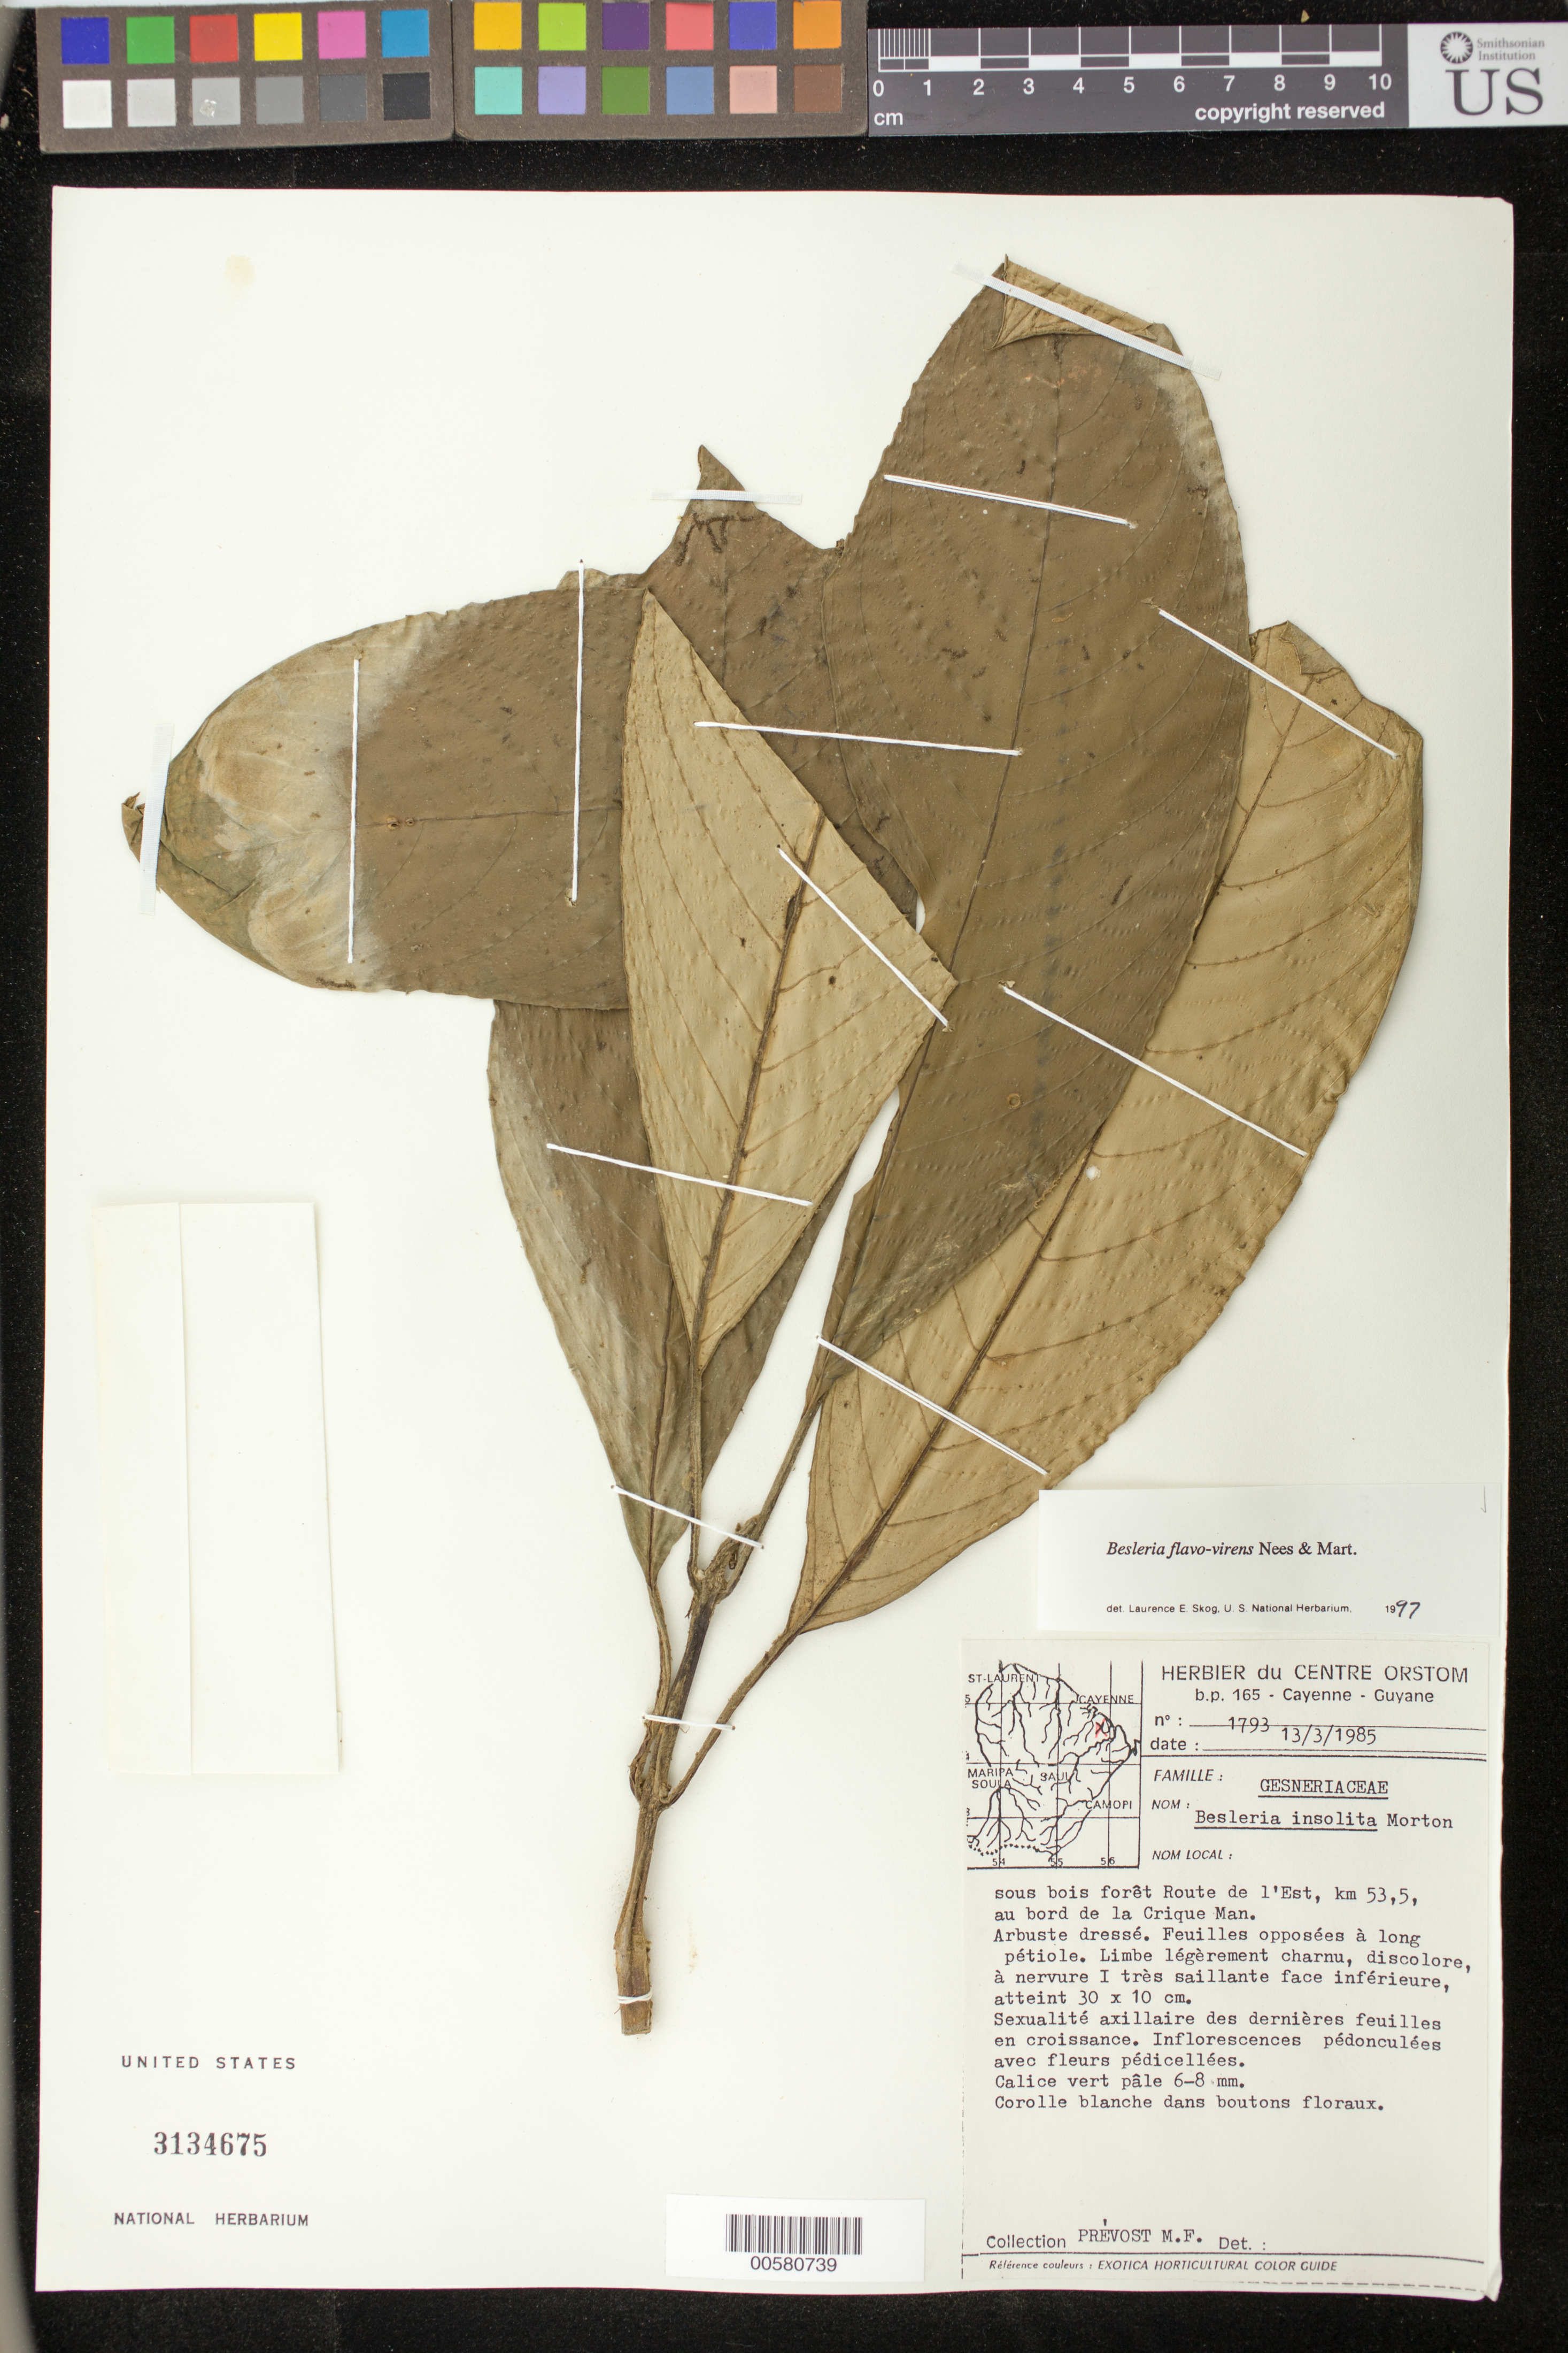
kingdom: Plantae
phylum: Tracheophyta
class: Magnoliopsida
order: Lamiales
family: Gesneriaceae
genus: Besleria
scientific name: Besleria flavo-virens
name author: Nees & Mart.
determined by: Skog, Laurence E.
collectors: M.-F. Prévost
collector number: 1793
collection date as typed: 13 Mar 1985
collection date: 1985-03-13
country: French Guiana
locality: Route de l'Est, km 53.5, au bord de la Crique Man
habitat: Sous bois forêt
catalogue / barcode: US 3134675